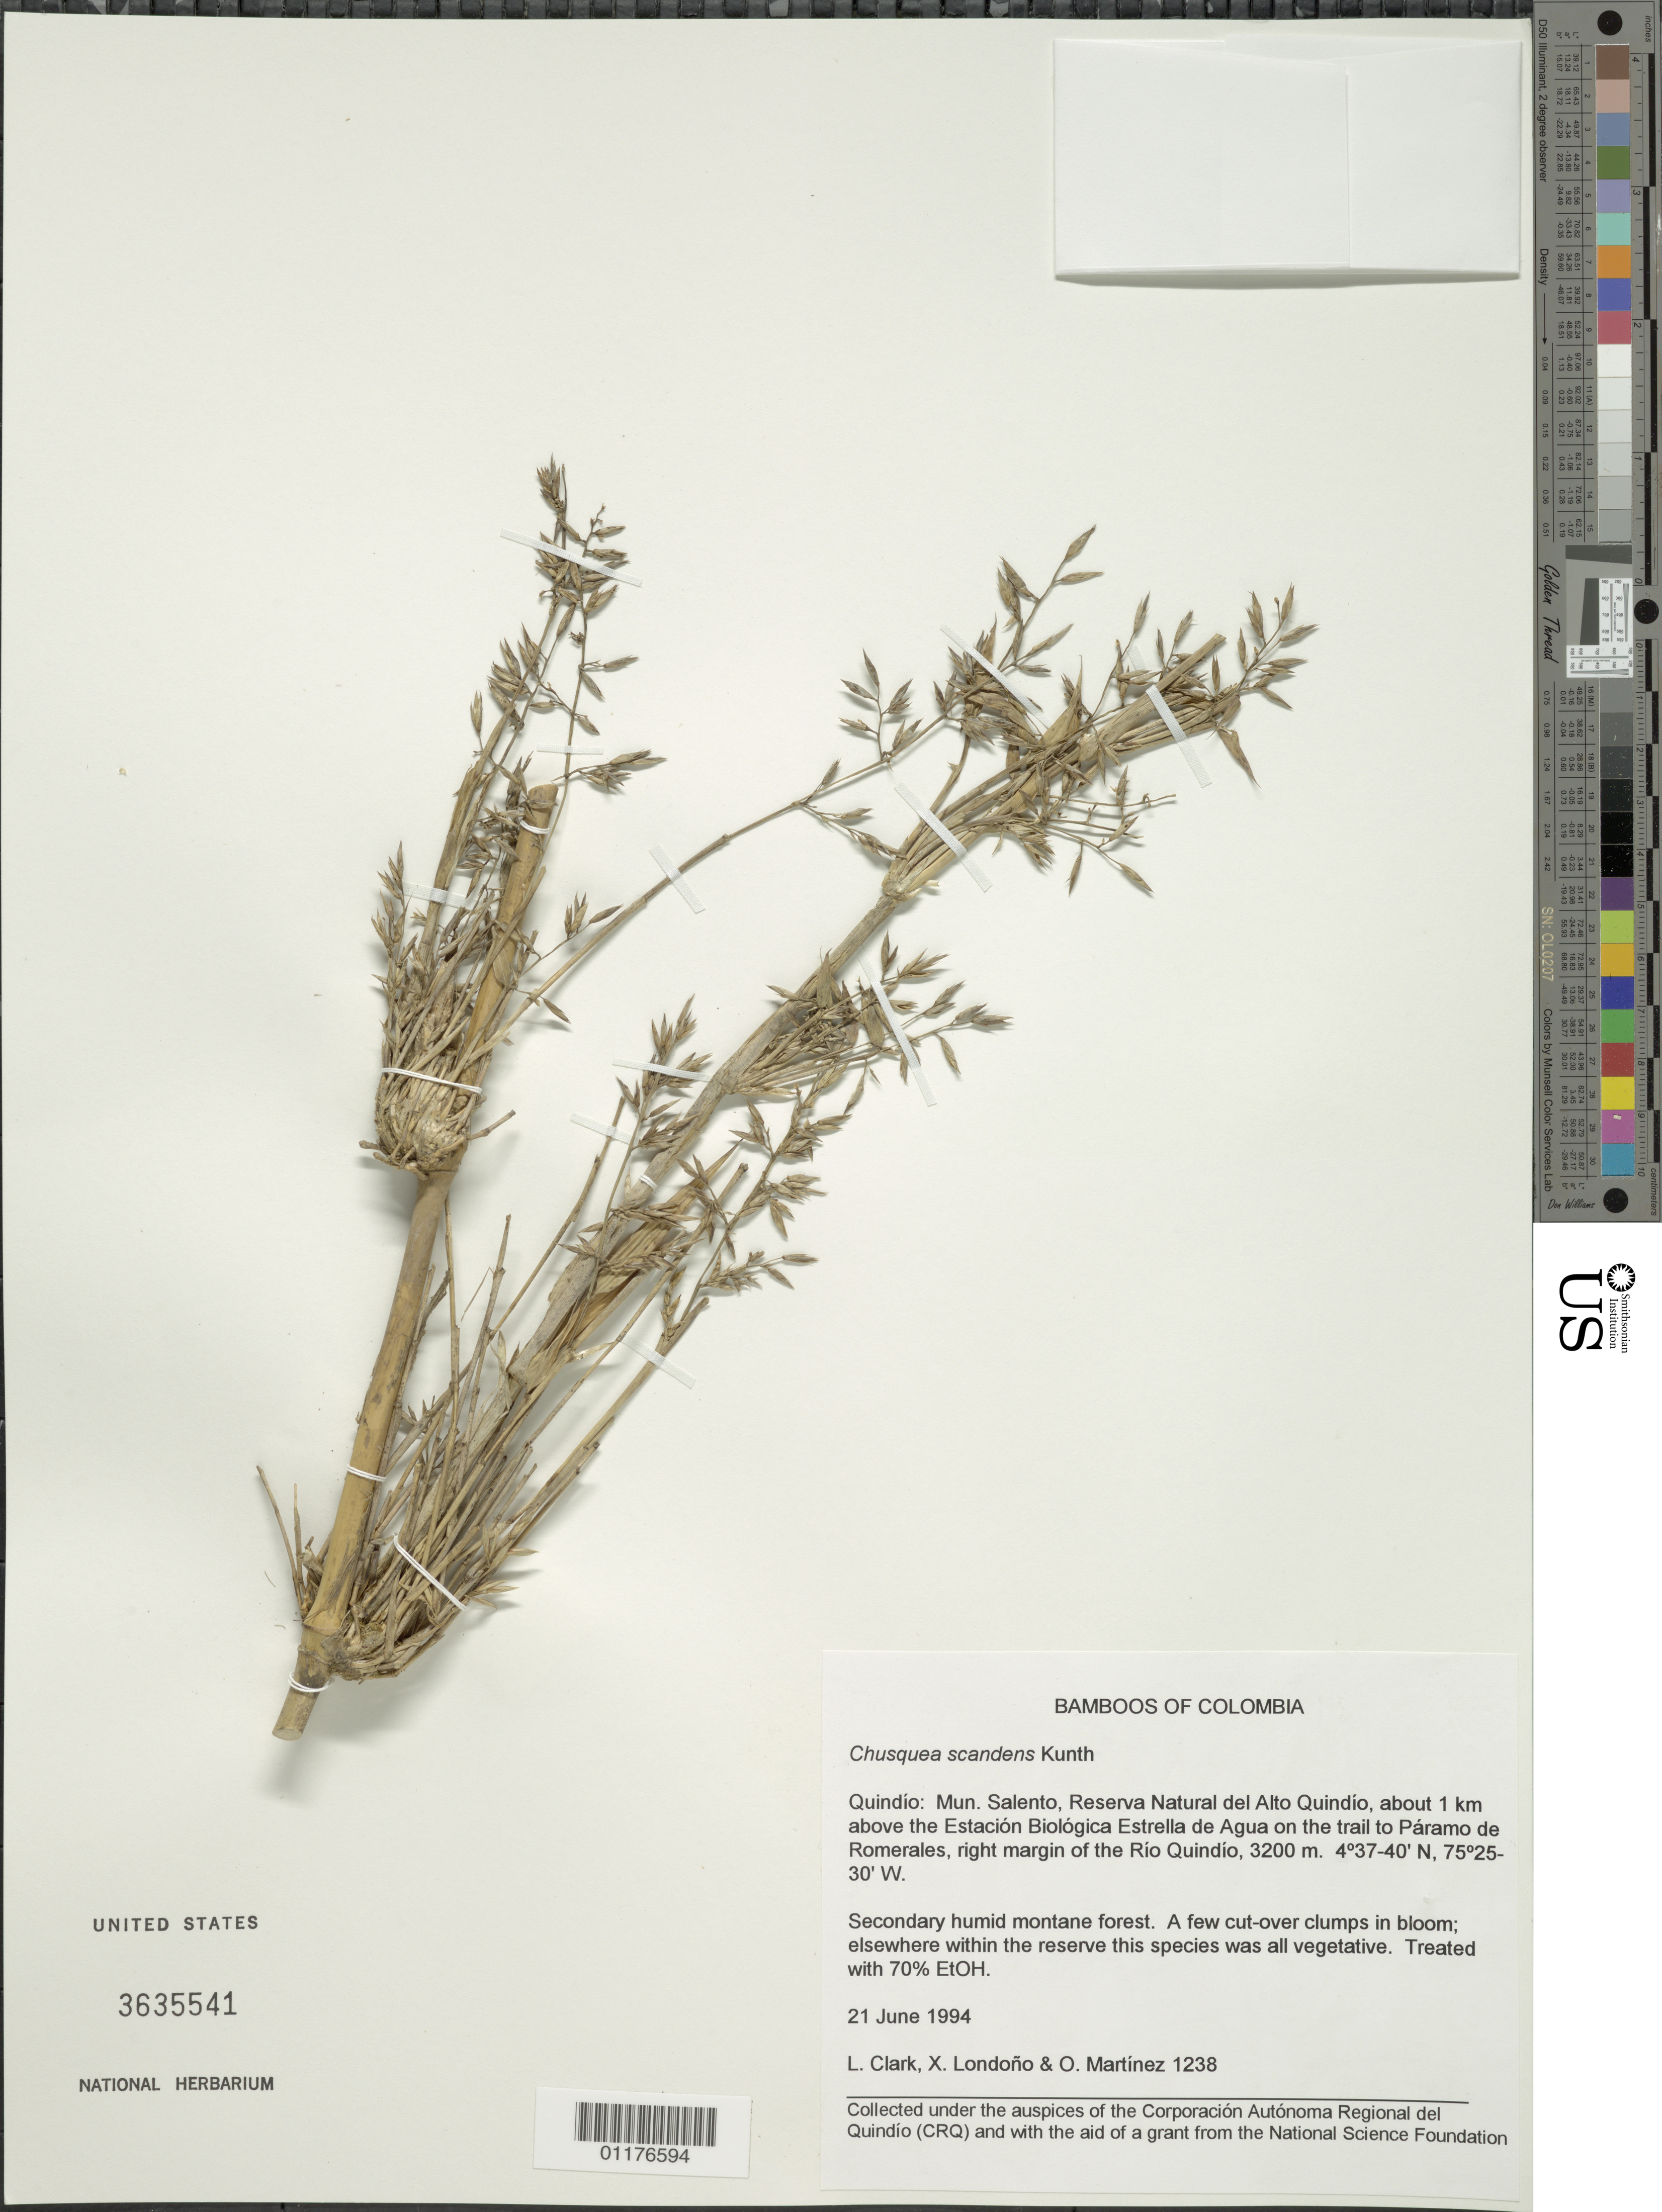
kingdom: Plantae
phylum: Tracheophyta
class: Liliopsida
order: Poales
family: Poaceae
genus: Chusquea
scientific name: Chusquea scandens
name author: Kunth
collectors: L. G. Clark, X. Londoño & O. Martínez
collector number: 1238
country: Colombia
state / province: Quindío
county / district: Salento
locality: Reserva Natural de Alto Quindio, above the Estacion Biologica Estrella de Agua on the trail to Paramo de Romerales, right margin of the Rio Quindio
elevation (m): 3200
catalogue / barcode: US 3635541